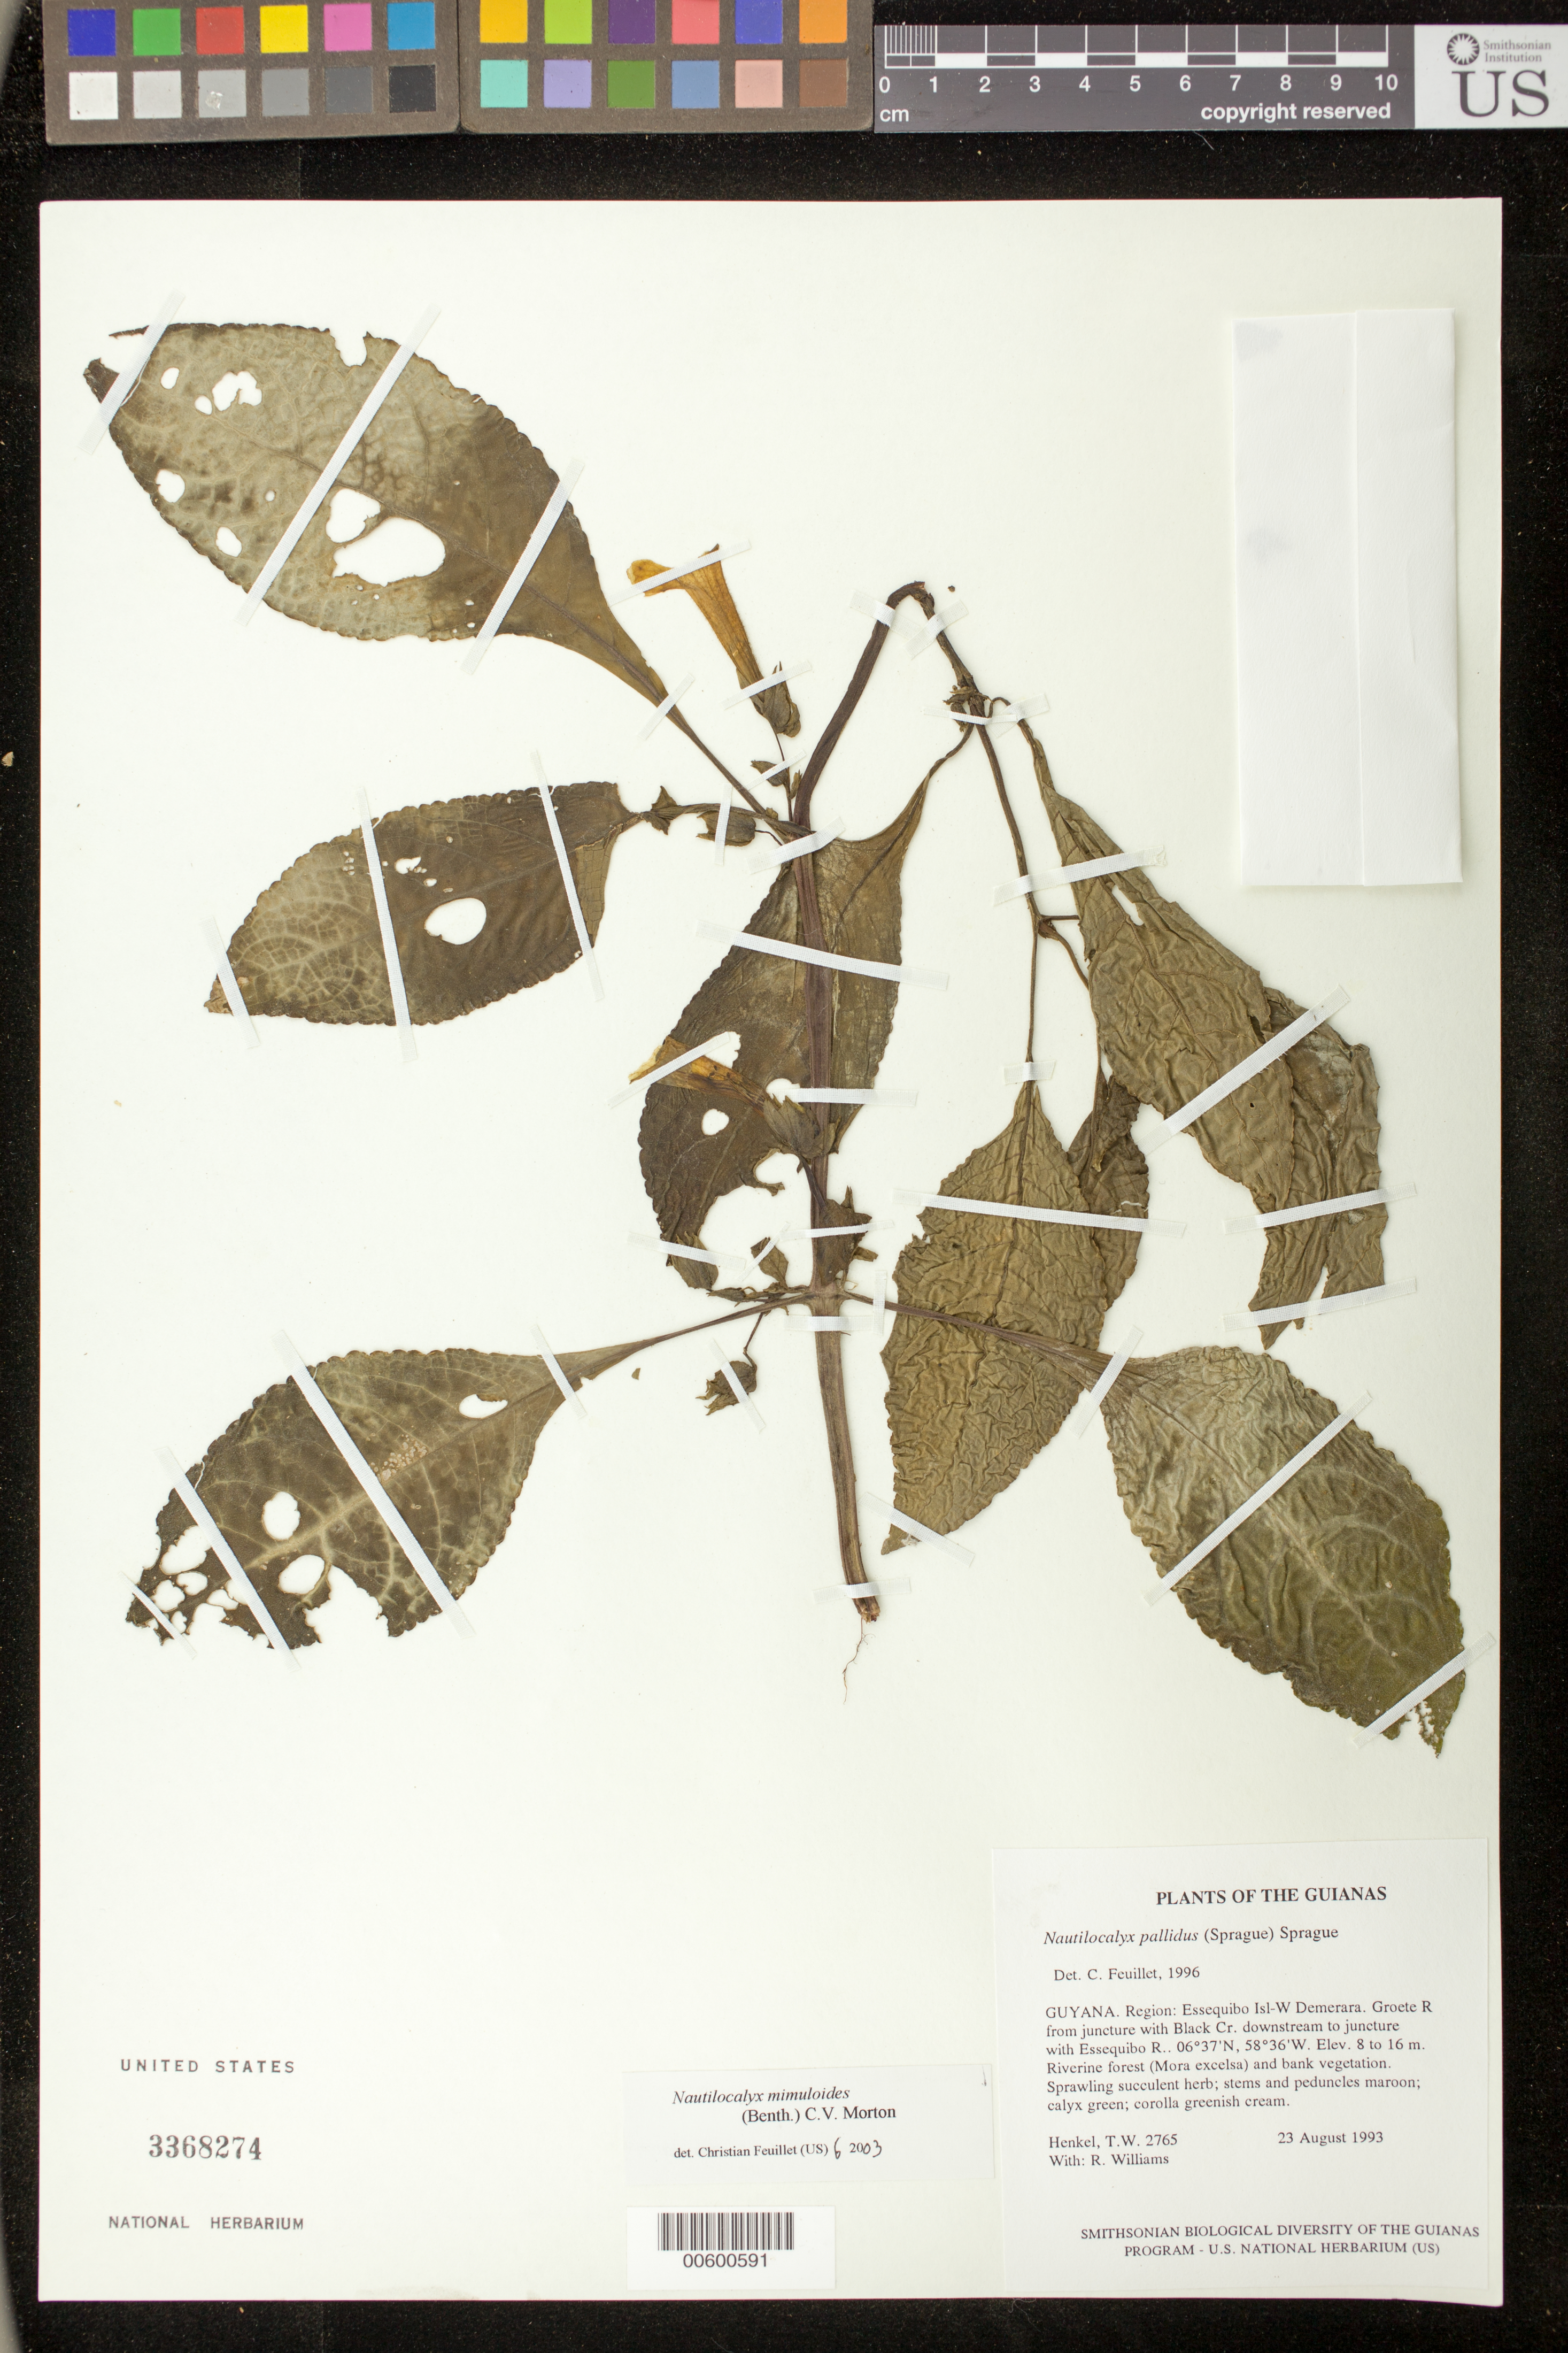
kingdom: Plantae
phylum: Tracheophyta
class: Magnoliopsida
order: Lamiales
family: Gesneriaceae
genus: Nautilocalyx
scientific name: Nautilocalyx mimuloides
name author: (Benth.) C.V. Morton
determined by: Feuillet, C.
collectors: T. Henkel & R. Williams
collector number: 2765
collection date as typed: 23 Aug 1993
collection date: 1993-08-23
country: Guyana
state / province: Essequibo Isl-W. Demerara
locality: Groete R from juncture with Black Cr. downstream to juncture with Essequibo R.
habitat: Riverine forest (Mora excelsa) and bank vegetation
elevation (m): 8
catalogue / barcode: US 3368274